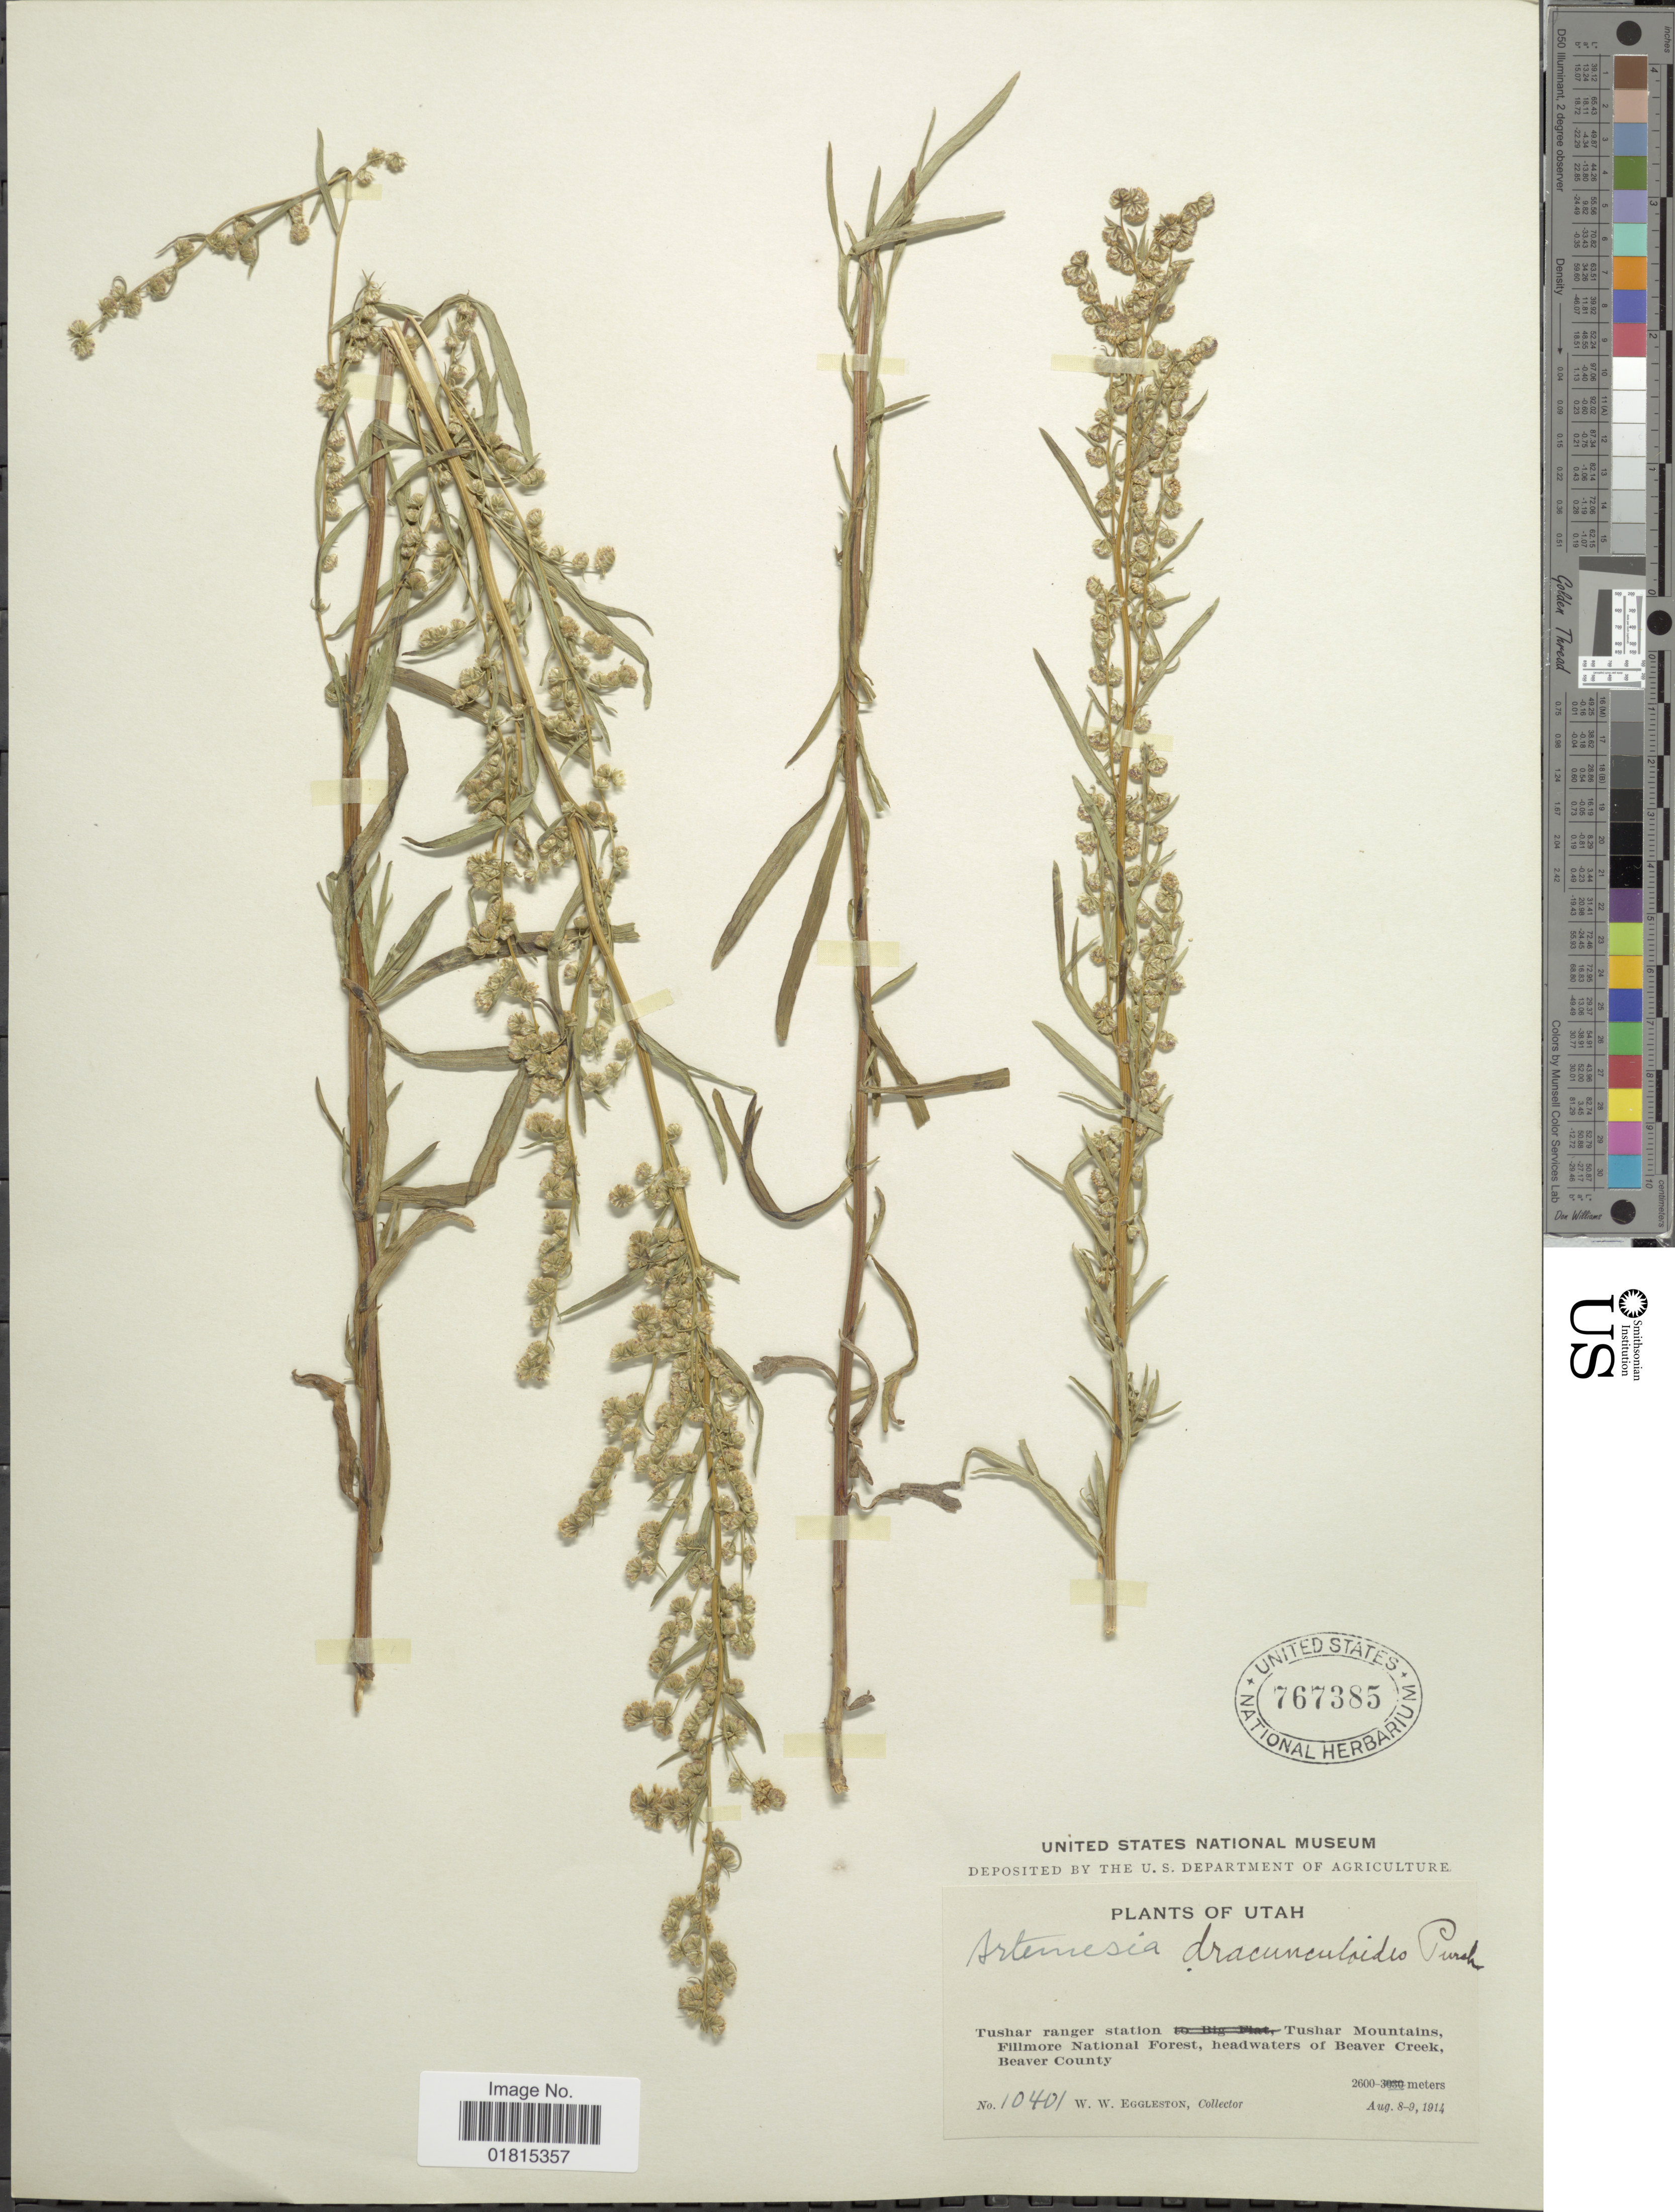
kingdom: Plantae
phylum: Tracheophyta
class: Magnoliopsida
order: Asterales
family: Asteraceae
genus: Artemisia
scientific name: Artemisia dracunculoides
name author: Pursh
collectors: W. W. Eggleston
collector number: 10401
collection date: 1914-08-08/1914-08-09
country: United States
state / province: Utah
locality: Tushar ranger station, Tushar Mountains, Fillmore National Forest, headwaters of Beaver Creek, Beaver County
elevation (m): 2600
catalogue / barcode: US 767385